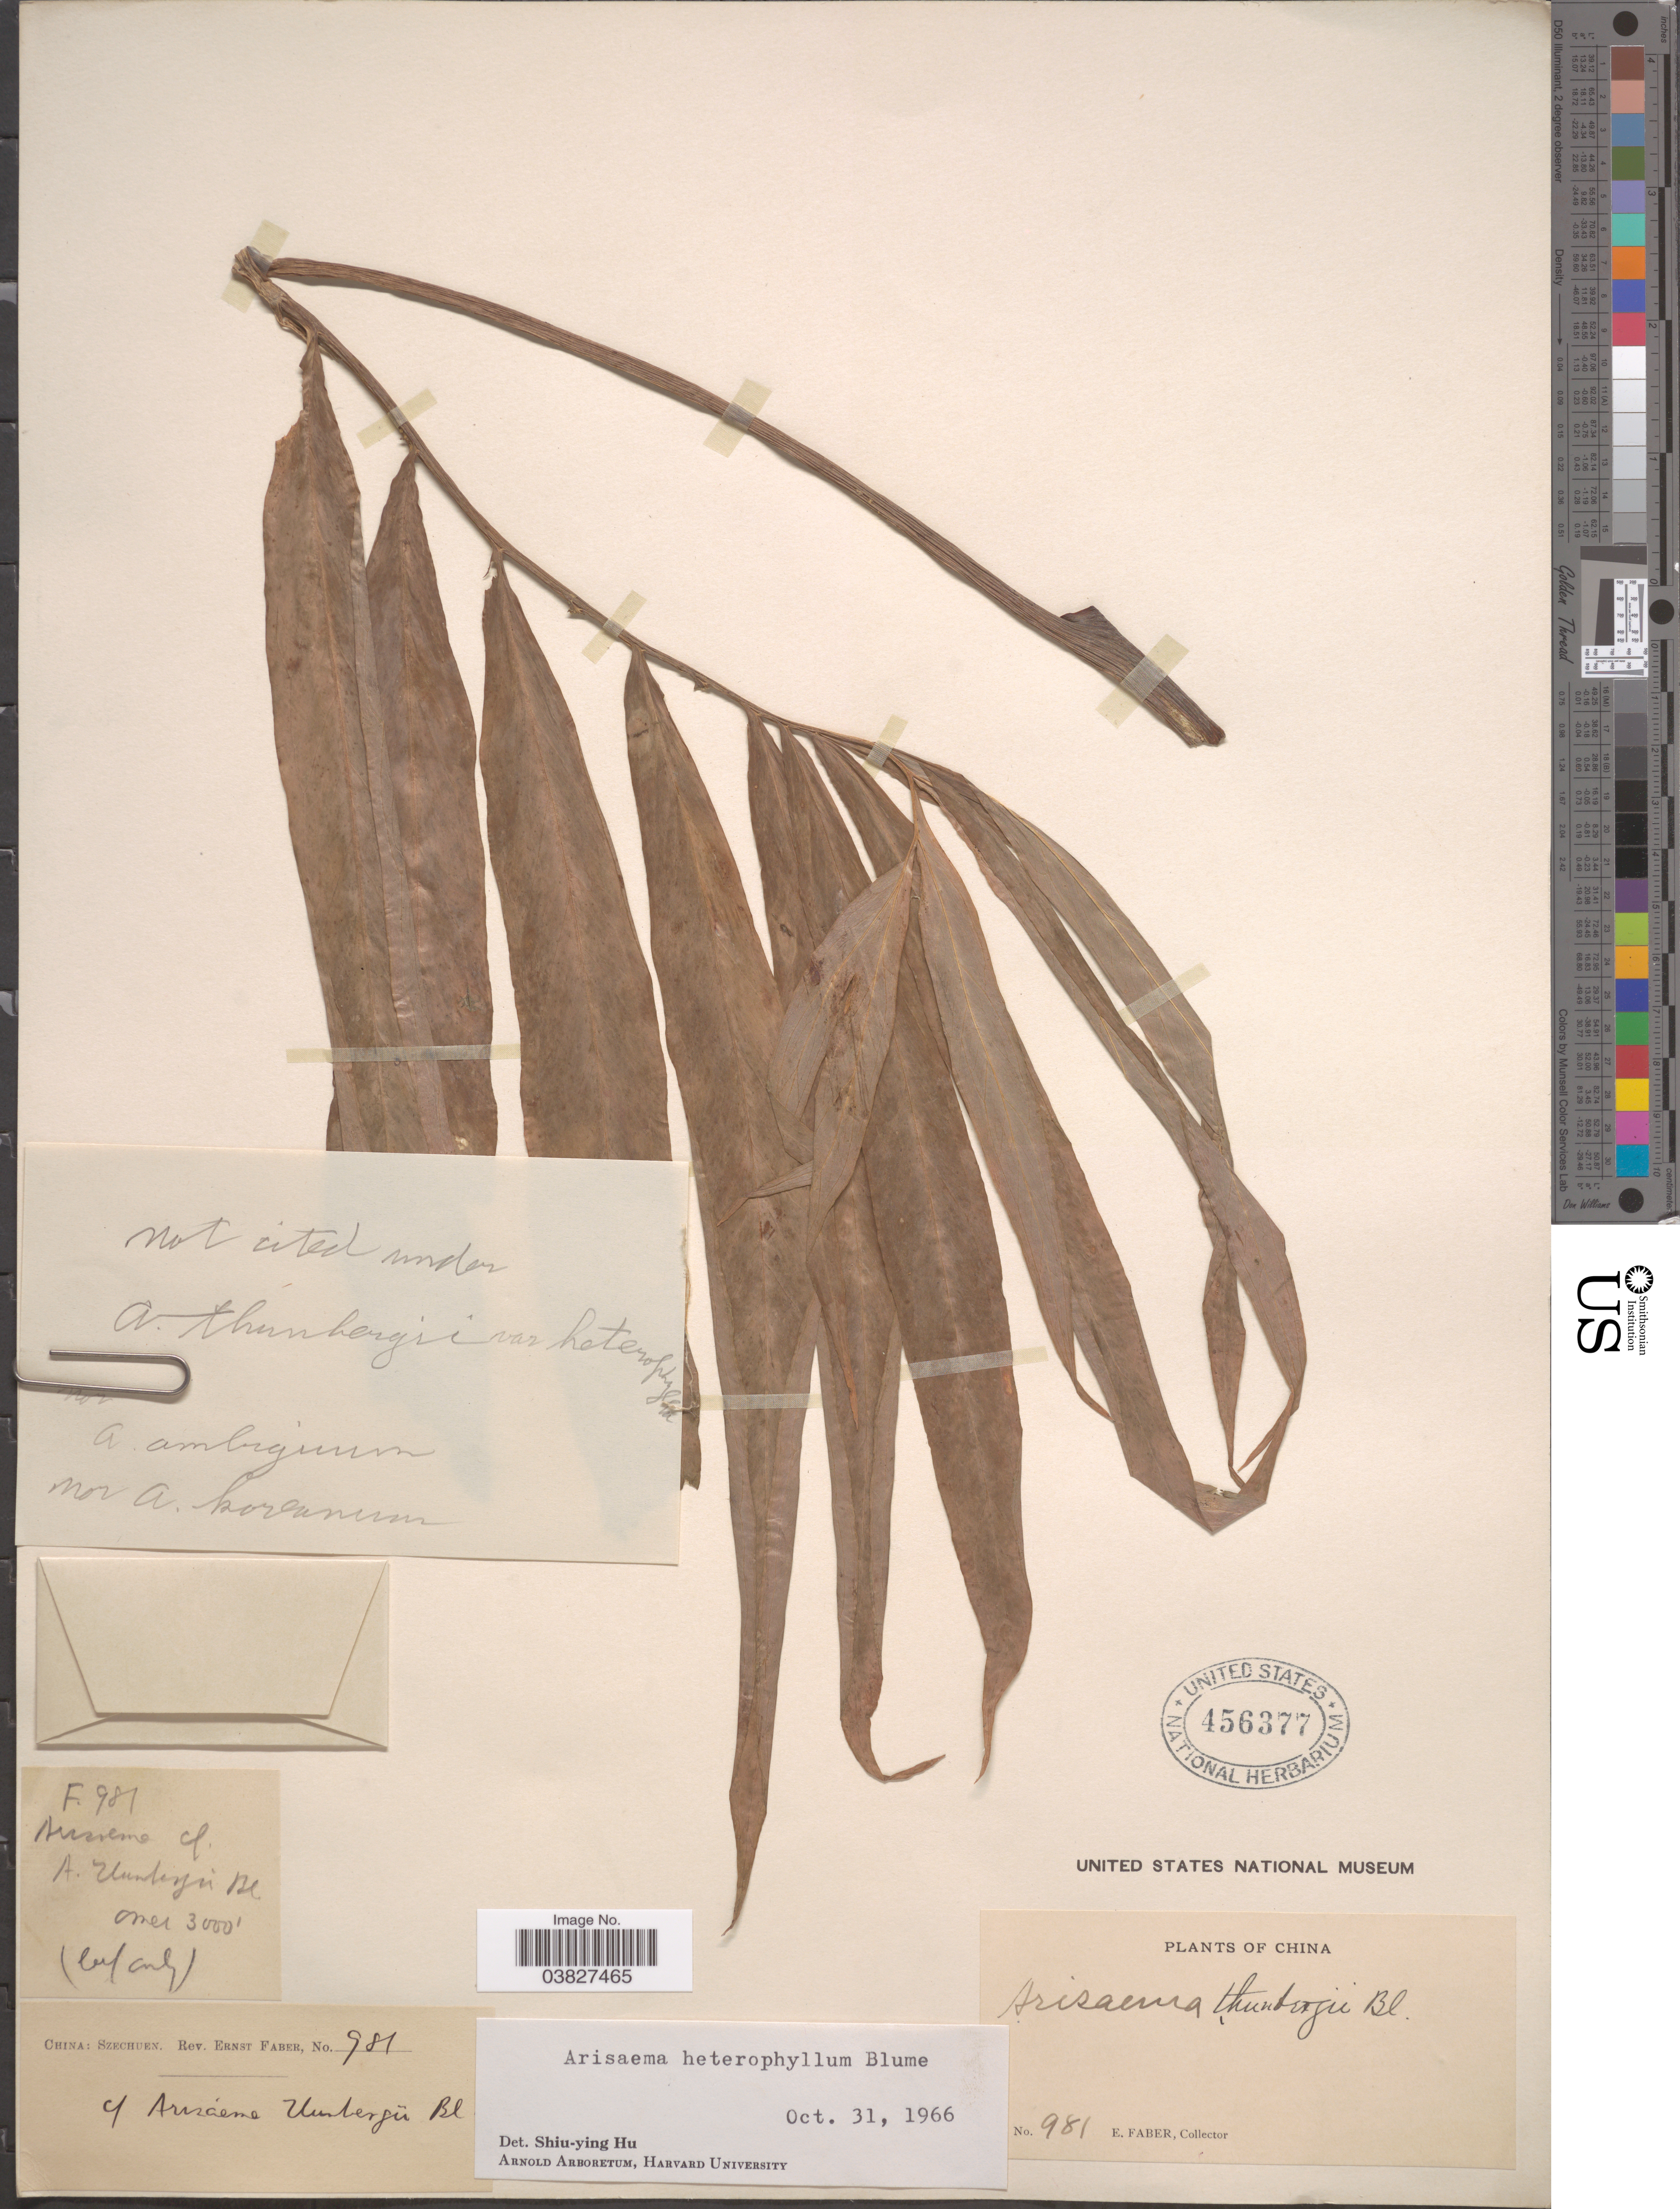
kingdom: Plantae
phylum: Tracheophyta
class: Liliopsida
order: Alismatales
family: Araceae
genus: Arisaema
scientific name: Arisaema heterophyllum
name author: Blume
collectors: E. Faber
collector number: F981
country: China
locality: Omei.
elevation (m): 914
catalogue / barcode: US 456377